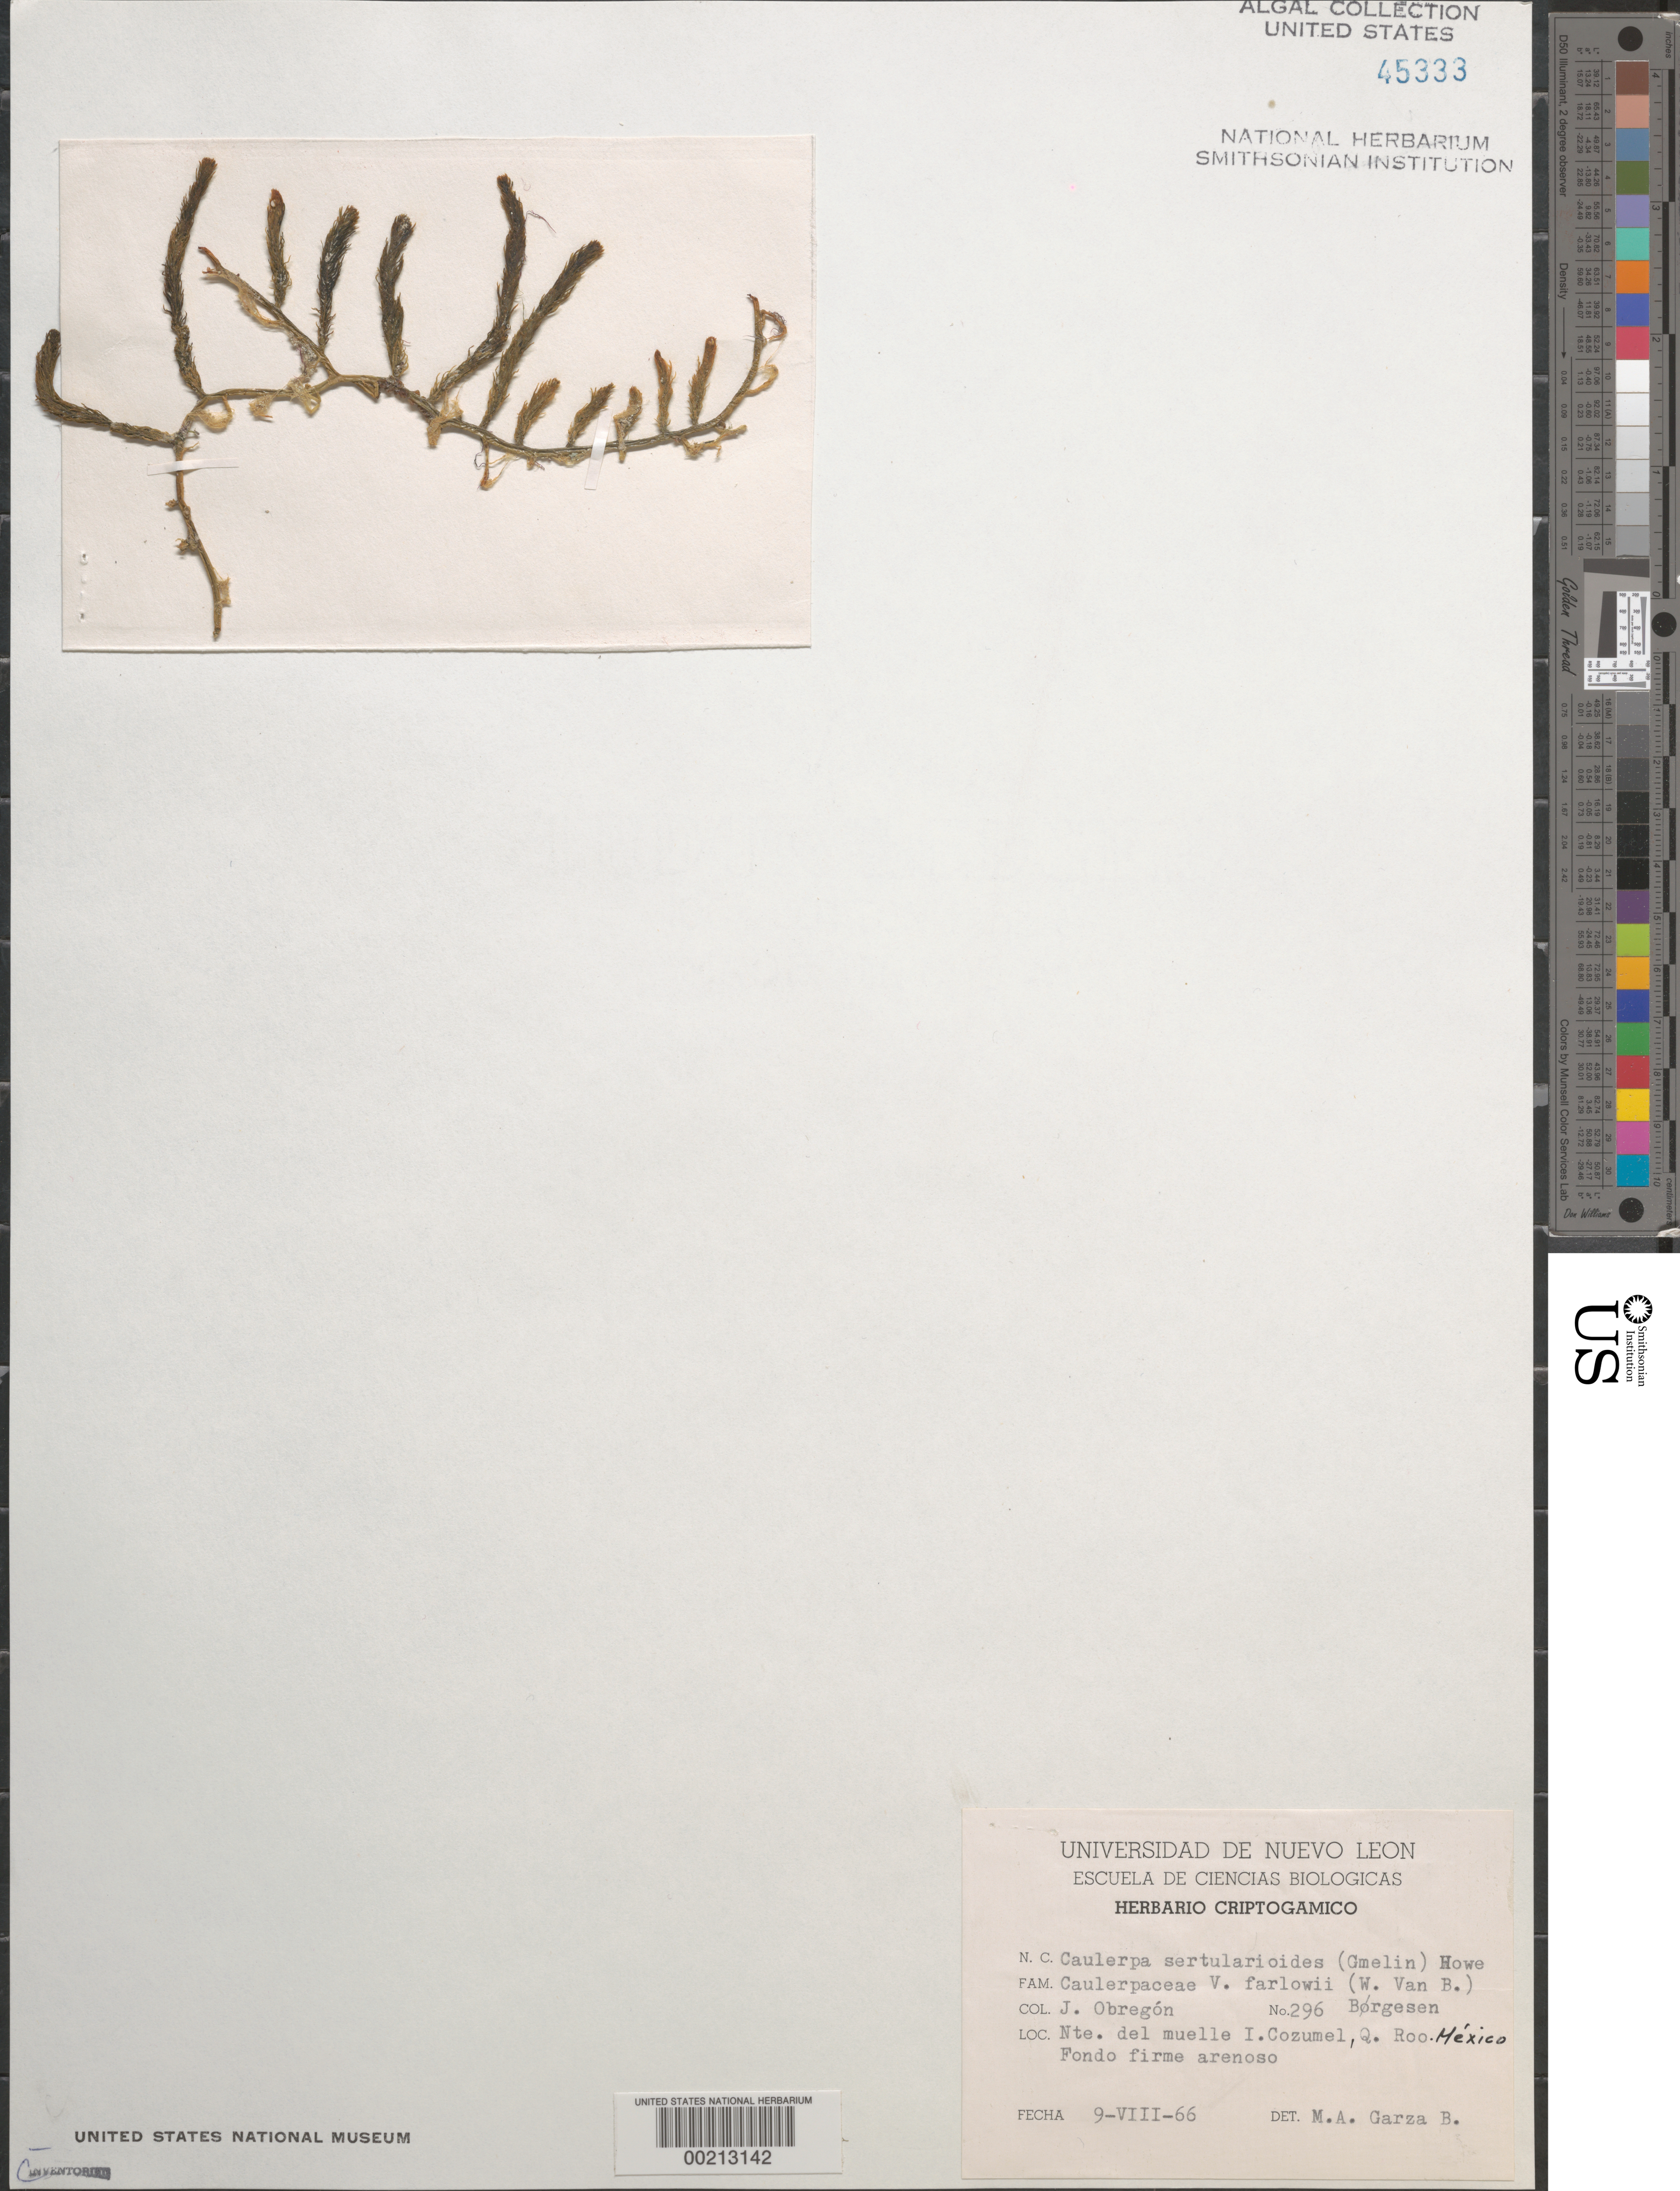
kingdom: Plantae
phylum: Chlorophyta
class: Ulvophyceae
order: Bryopsidales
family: Caulerpaceae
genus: Caulerpa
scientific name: Caulerpa sertularioides var. farlowii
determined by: Garza Barrientos, M. A.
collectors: J. Obregon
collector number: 296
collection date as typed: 09 Aug 1966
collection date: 1966-08-09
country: Mexico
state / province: Quintana Roo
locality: Isla cozumel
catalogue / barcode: US 45333